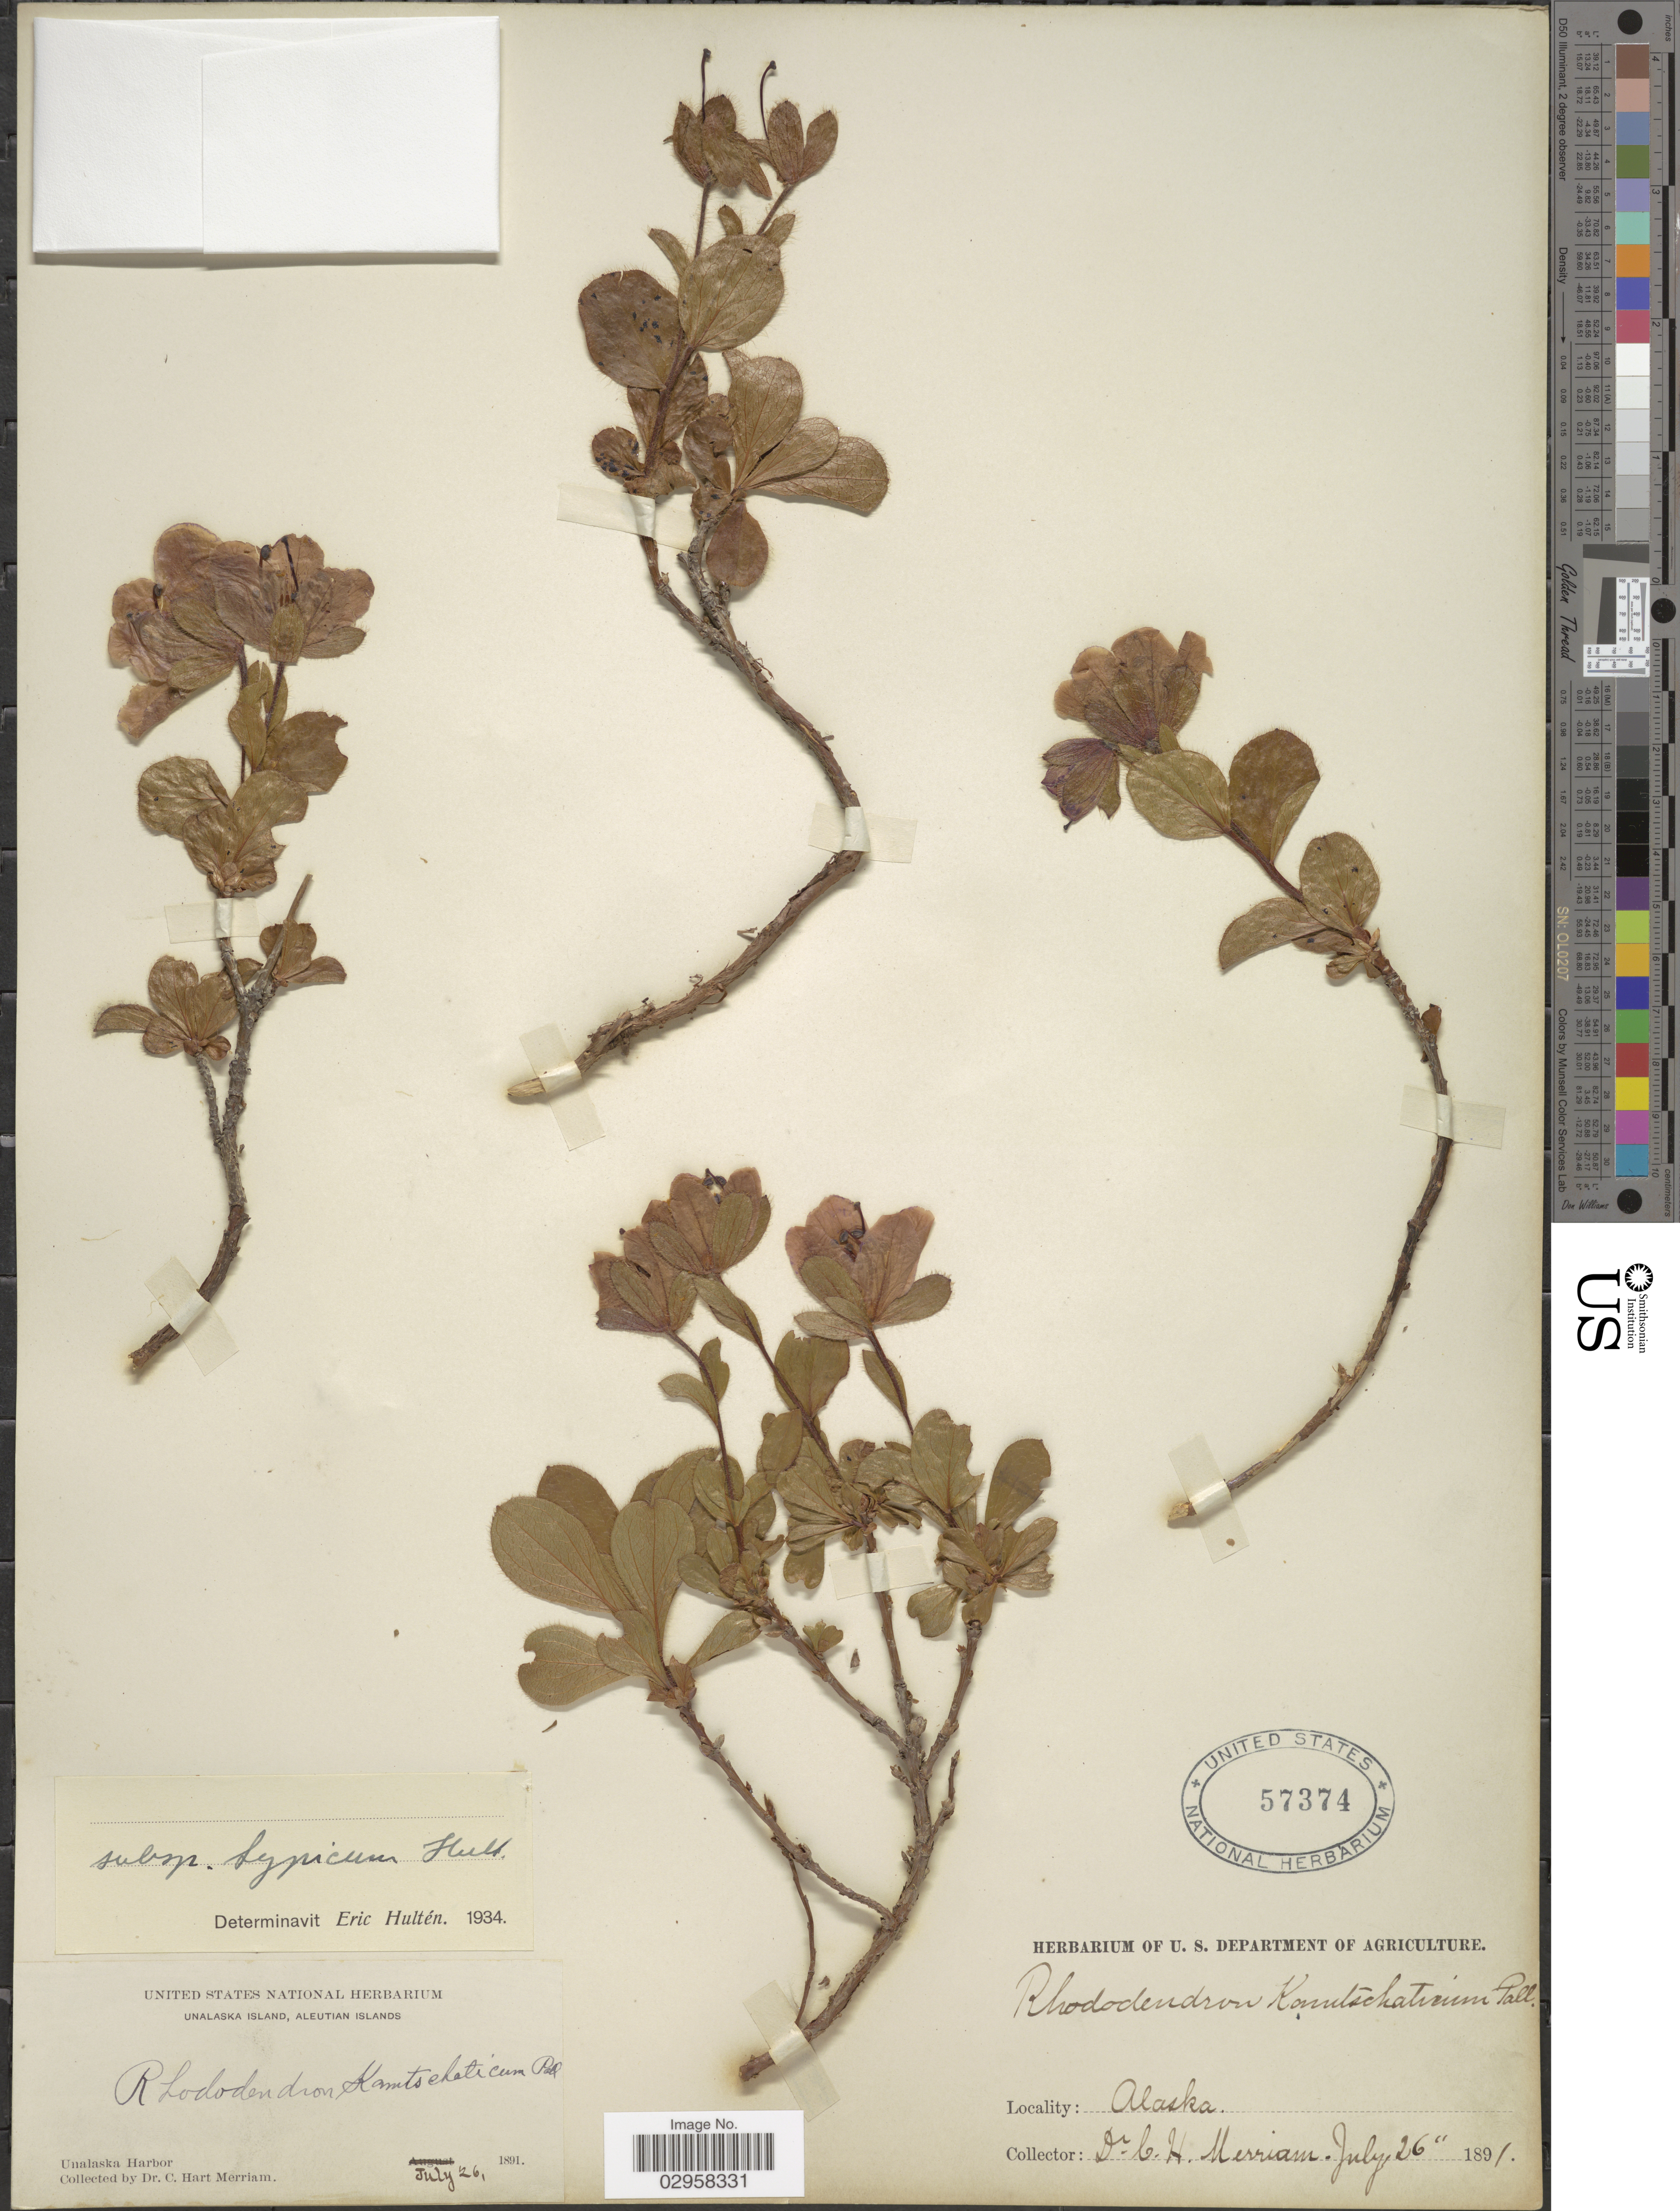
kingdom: Plantae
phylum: Tracheophyta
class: Magnoliopsida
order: Ericales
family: Ericaceae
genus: Rhododendron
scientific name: Rhododendron kamtschaticum subsp. typicum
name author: Pall.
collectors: C. Merriam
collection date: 1891-07-26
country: United States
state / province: Alaska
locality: Unalaska Island, Aleutian Islands. Unalaska Harbor.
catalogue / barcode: US 57374